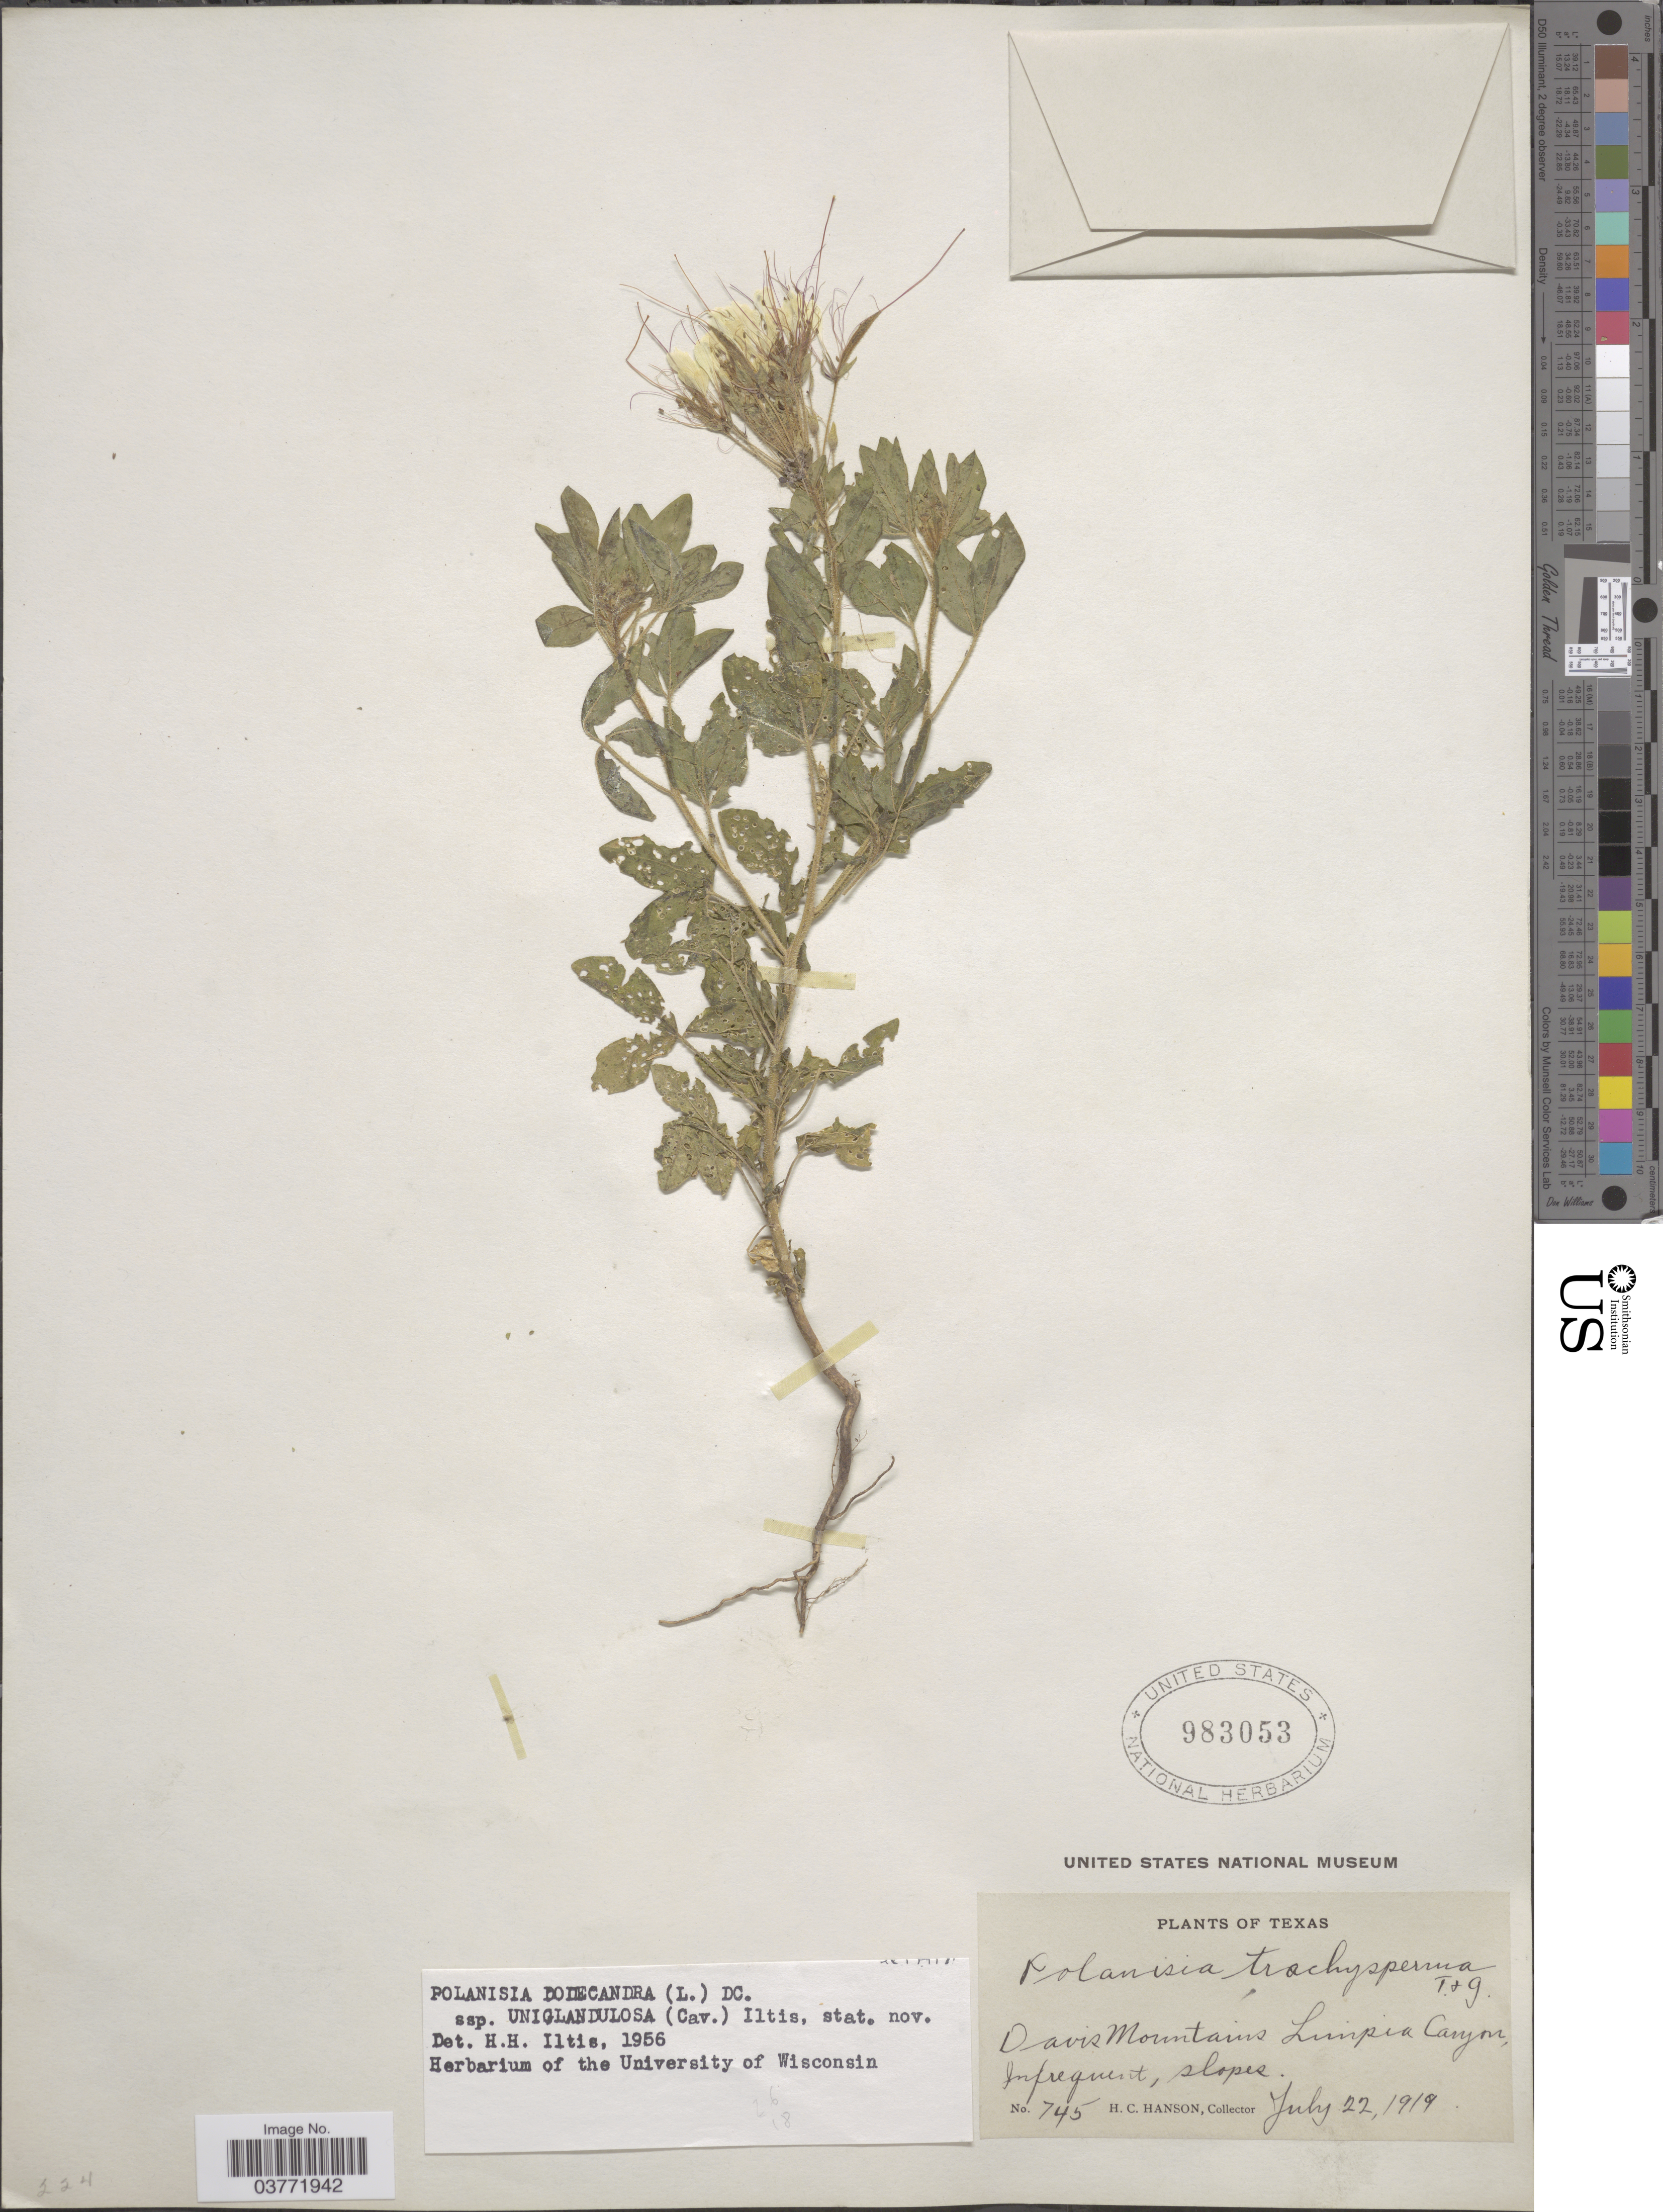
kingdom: Plantae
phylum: Tracheophyta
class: Magnoliopsida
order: Brassicales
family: Cleomaceae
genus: Polanisia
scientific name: Polanisia uniglandulosa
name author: (Cav.) DC.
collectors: H. Hanson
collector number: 745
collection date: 1919-07-22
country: United States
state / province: Texas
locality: Davis Mountains Lunpia Canyon.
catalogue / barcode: US 983053